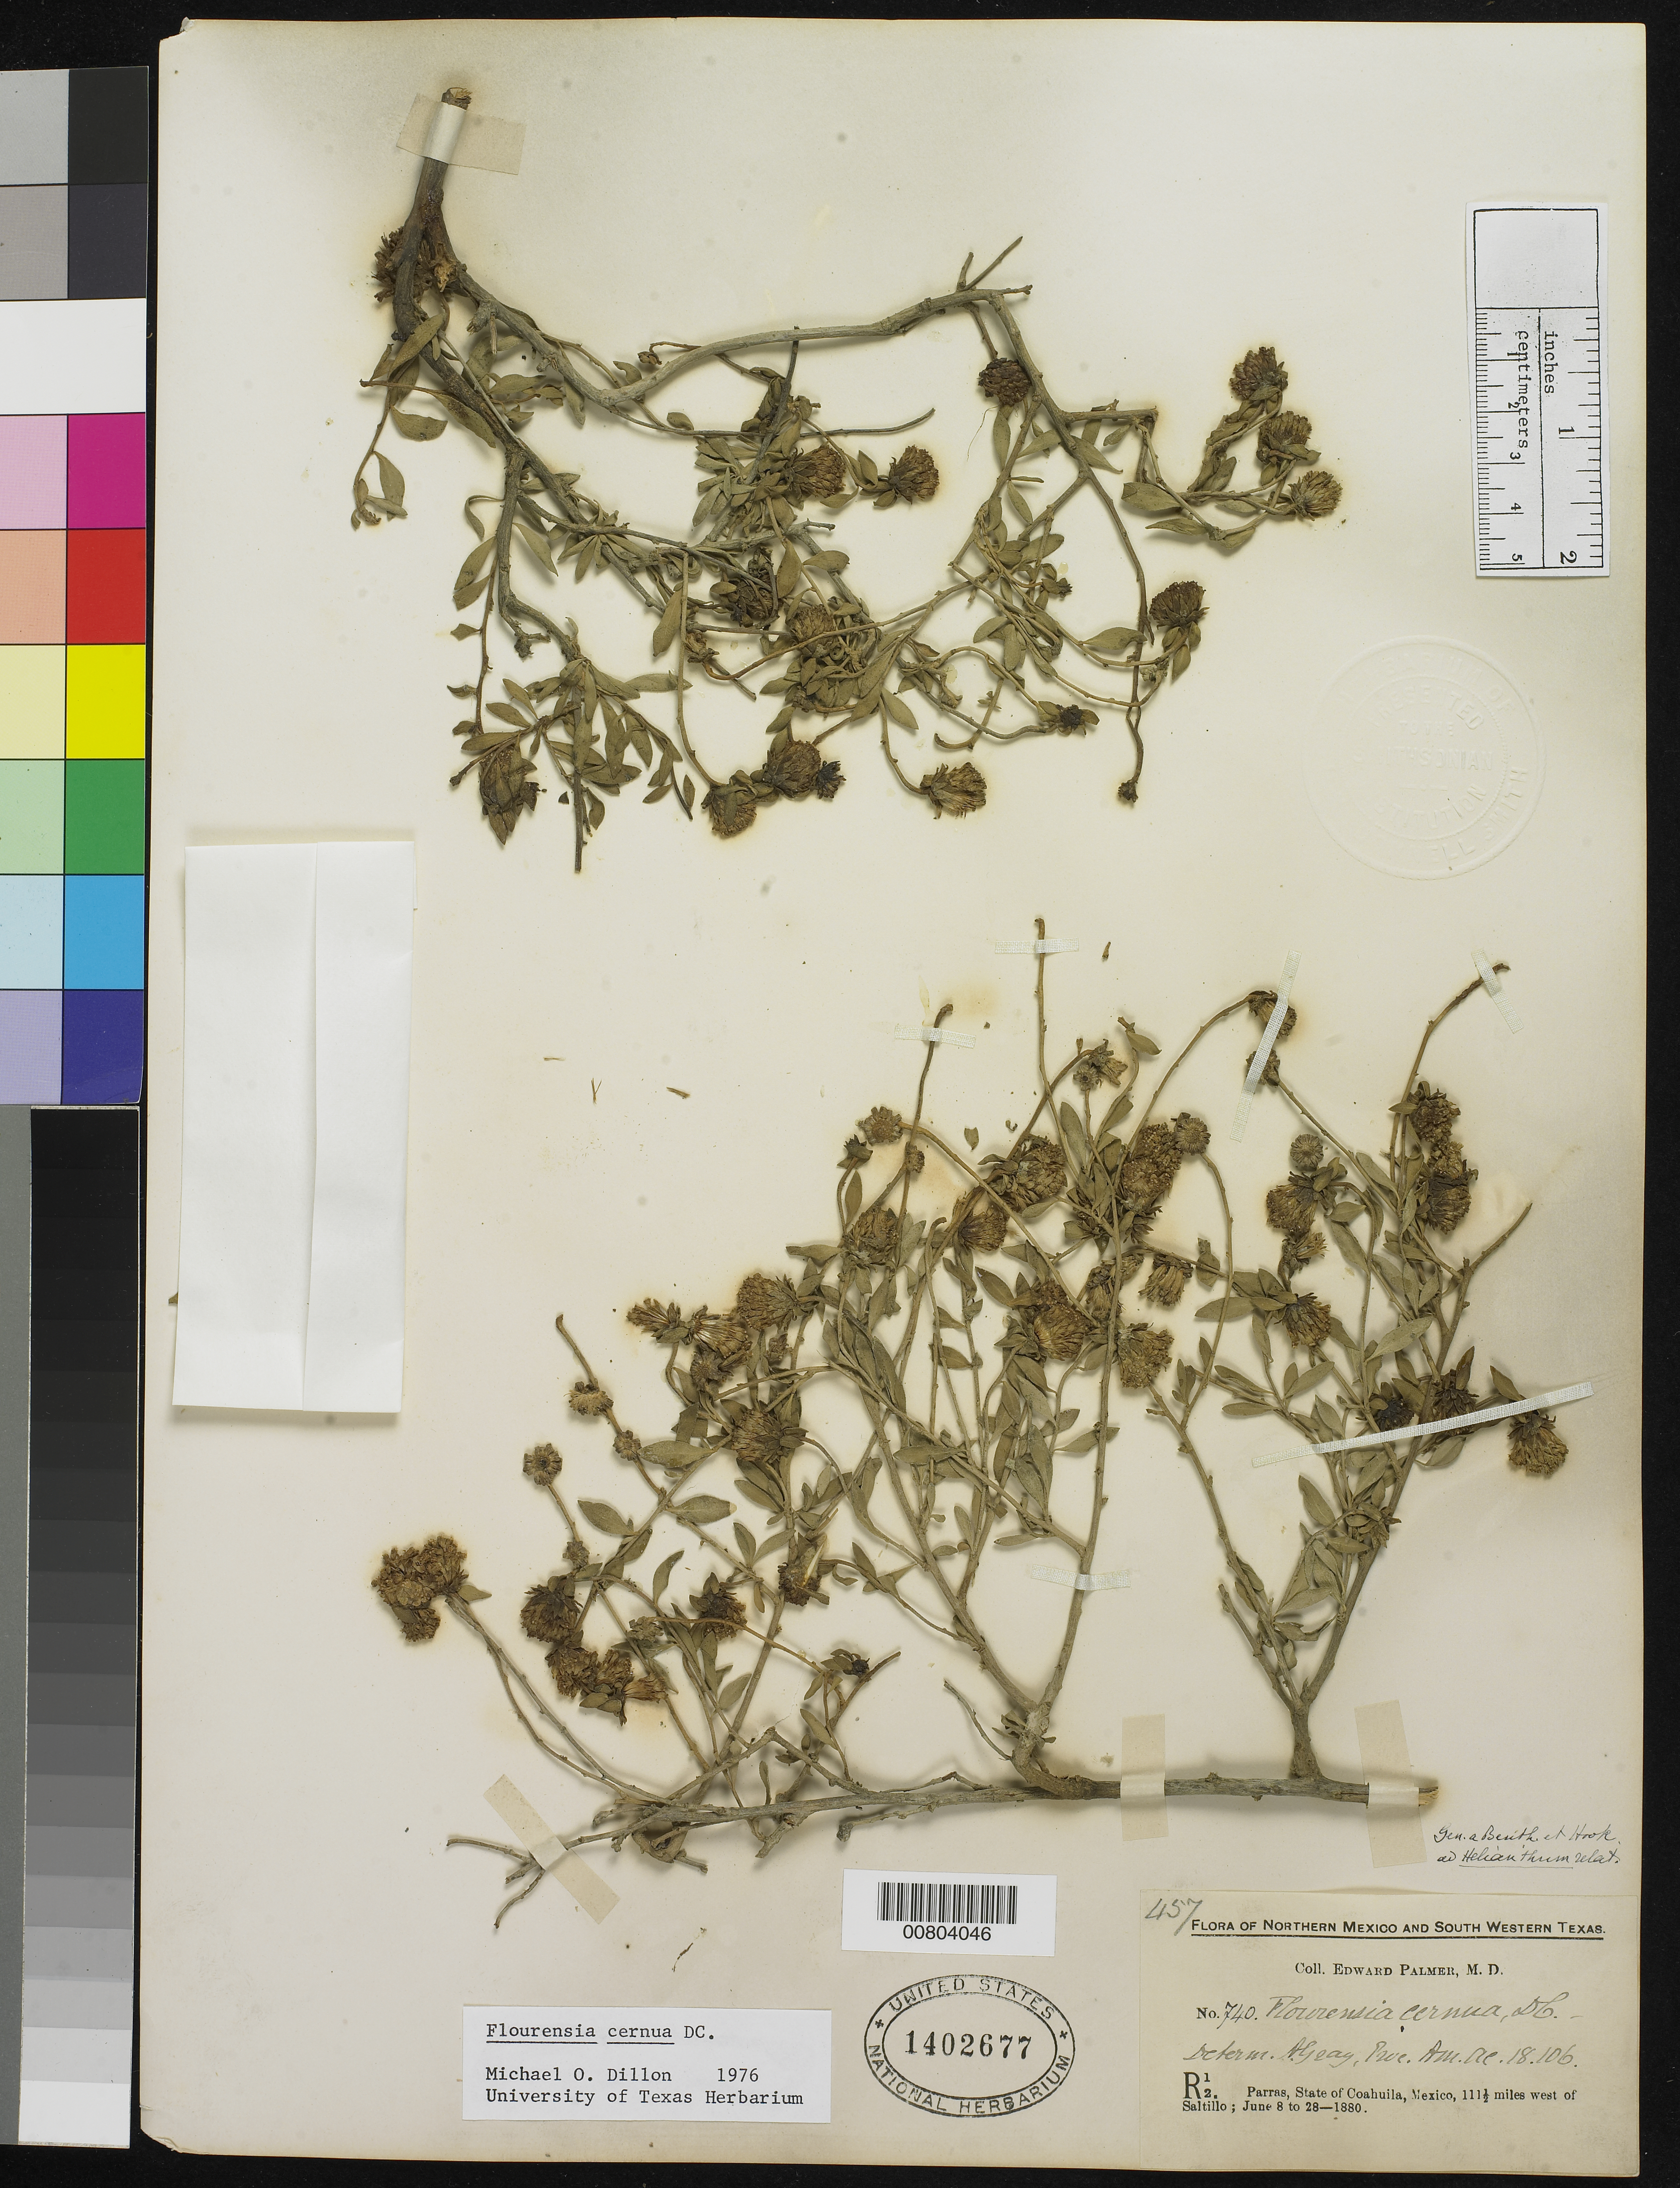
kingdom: Plantae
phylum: Tracheophyta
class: Magnoliopsida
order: Asterales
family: Asteraceae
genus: Flourensia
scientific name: Flourensia cernua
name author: DC.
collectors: E. Palmer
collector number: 740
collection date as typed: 08 Jun 1880 to 28 Jun 1880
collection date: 1880-06-08/1880-06-28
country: Mexico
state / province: Coahuila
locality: R12. Parras, Coahuila, 111½ miles west of Saltillo.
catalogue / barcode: US 1402677